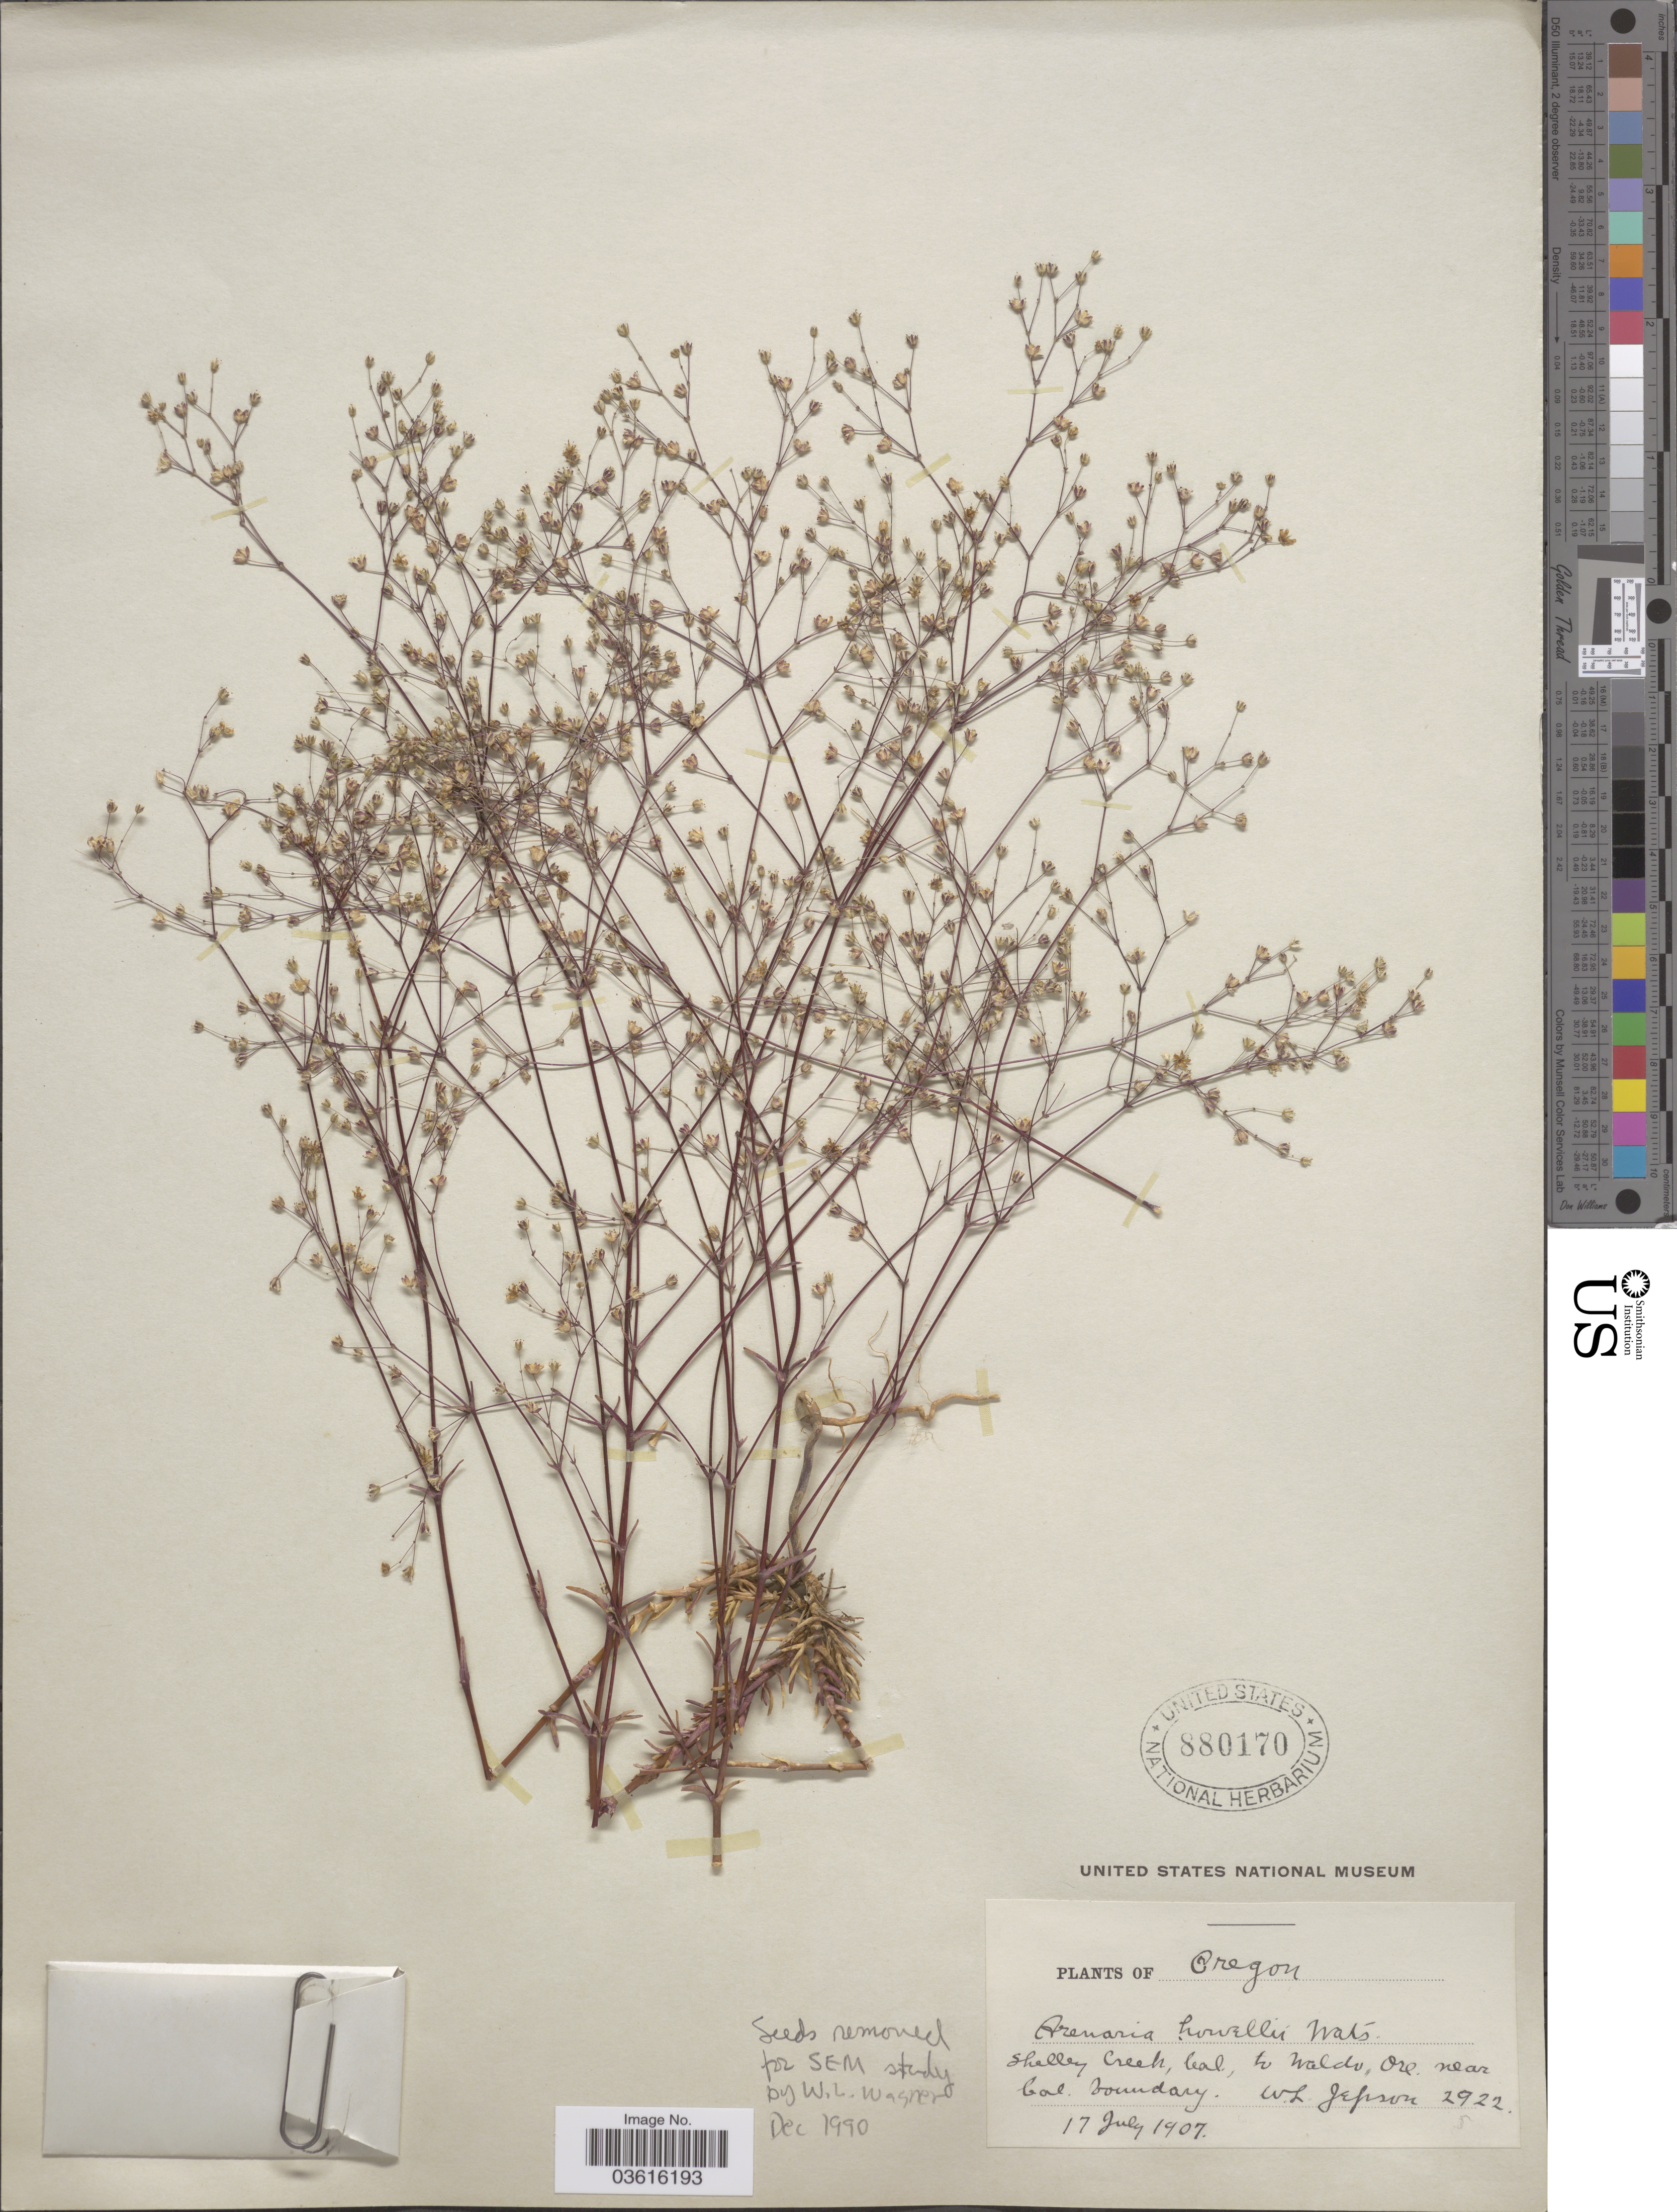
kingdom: Plantae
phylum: Tracheophyta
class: Magnoliopsida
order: Caryophyllales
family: Caryophyllaceae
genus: Minuartia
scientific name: Minuartia howellii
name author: (S. Watson) Mattf.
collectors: W. L. Jepson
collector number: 2922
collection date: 1907-07-17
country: United States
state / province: Oregon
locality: Shelley Creek, Cal., to Waldo. Near Cal. boundary.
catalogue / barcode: US 880170